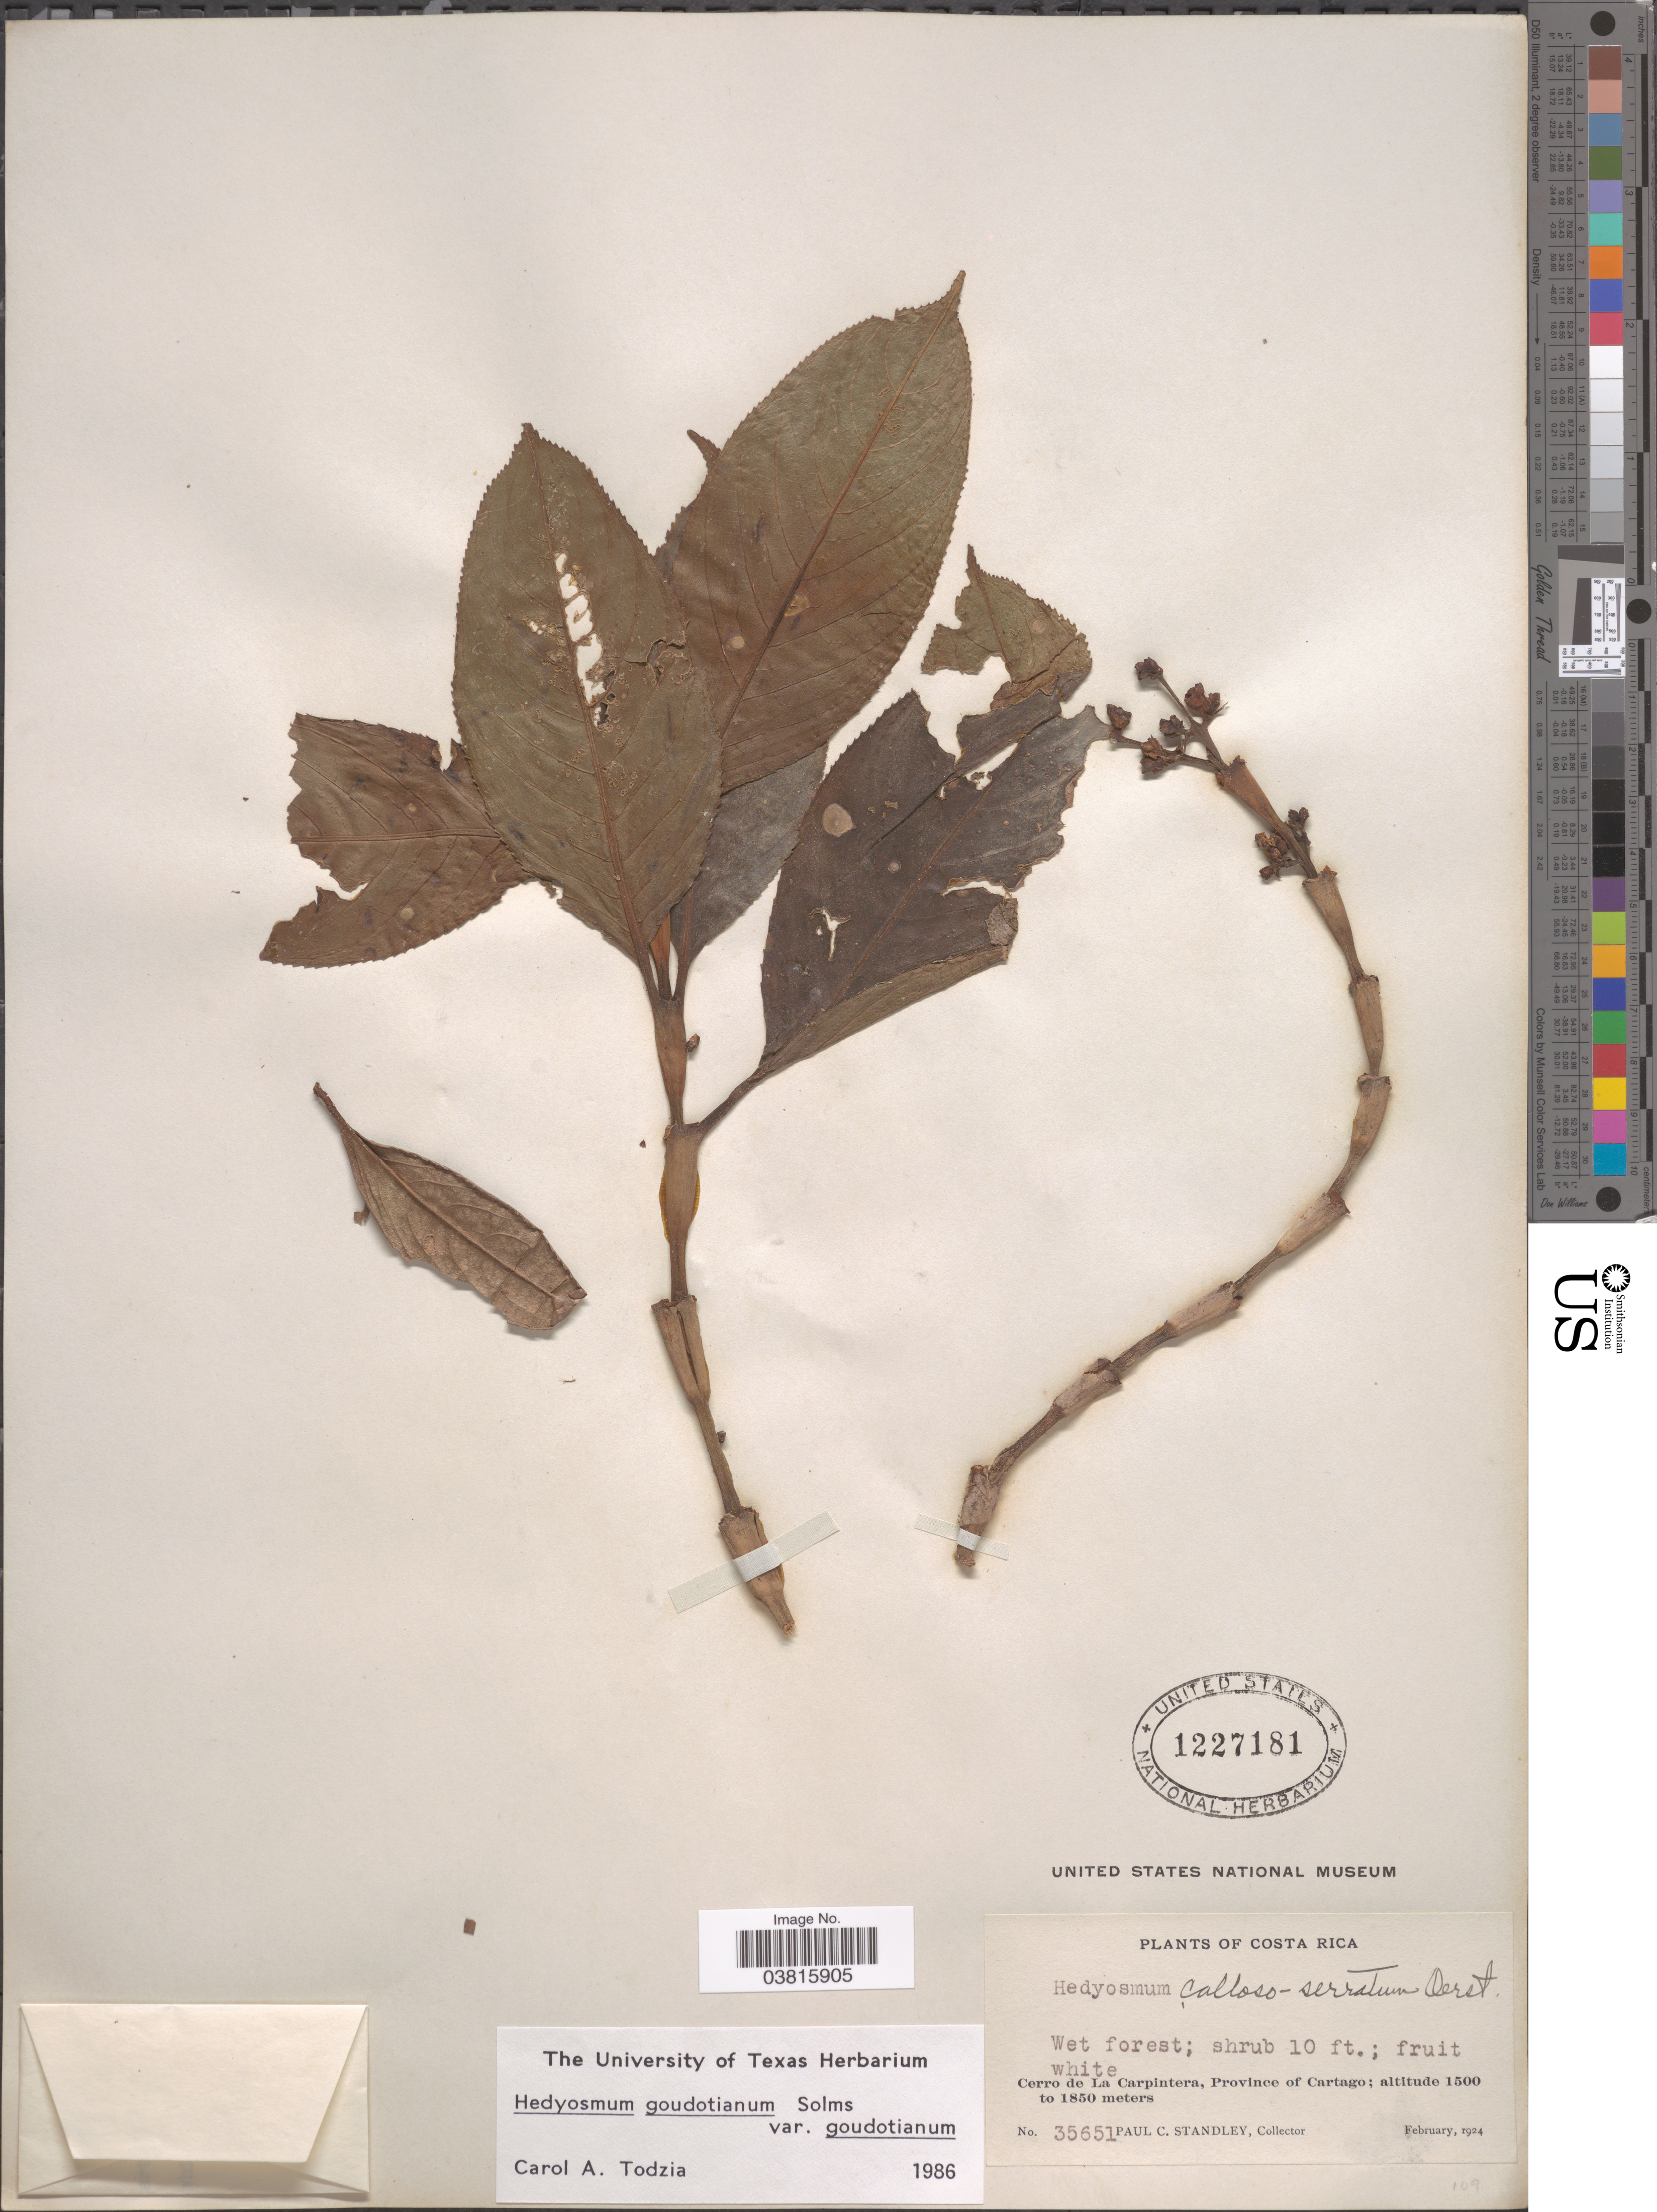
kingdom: Plantae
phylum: Tracheophyta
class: Magnoliopsida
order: Chloranthales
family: Chloranthaceae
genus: Hedyosmum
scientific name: Hedyosmum goudotianum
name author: Solms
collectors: P. C. Standley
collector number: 35651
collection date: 1924-02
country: Costa Rica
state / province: Cartago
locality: Cerro de La Carpintera.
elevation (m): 1500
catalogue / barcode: US 1227181